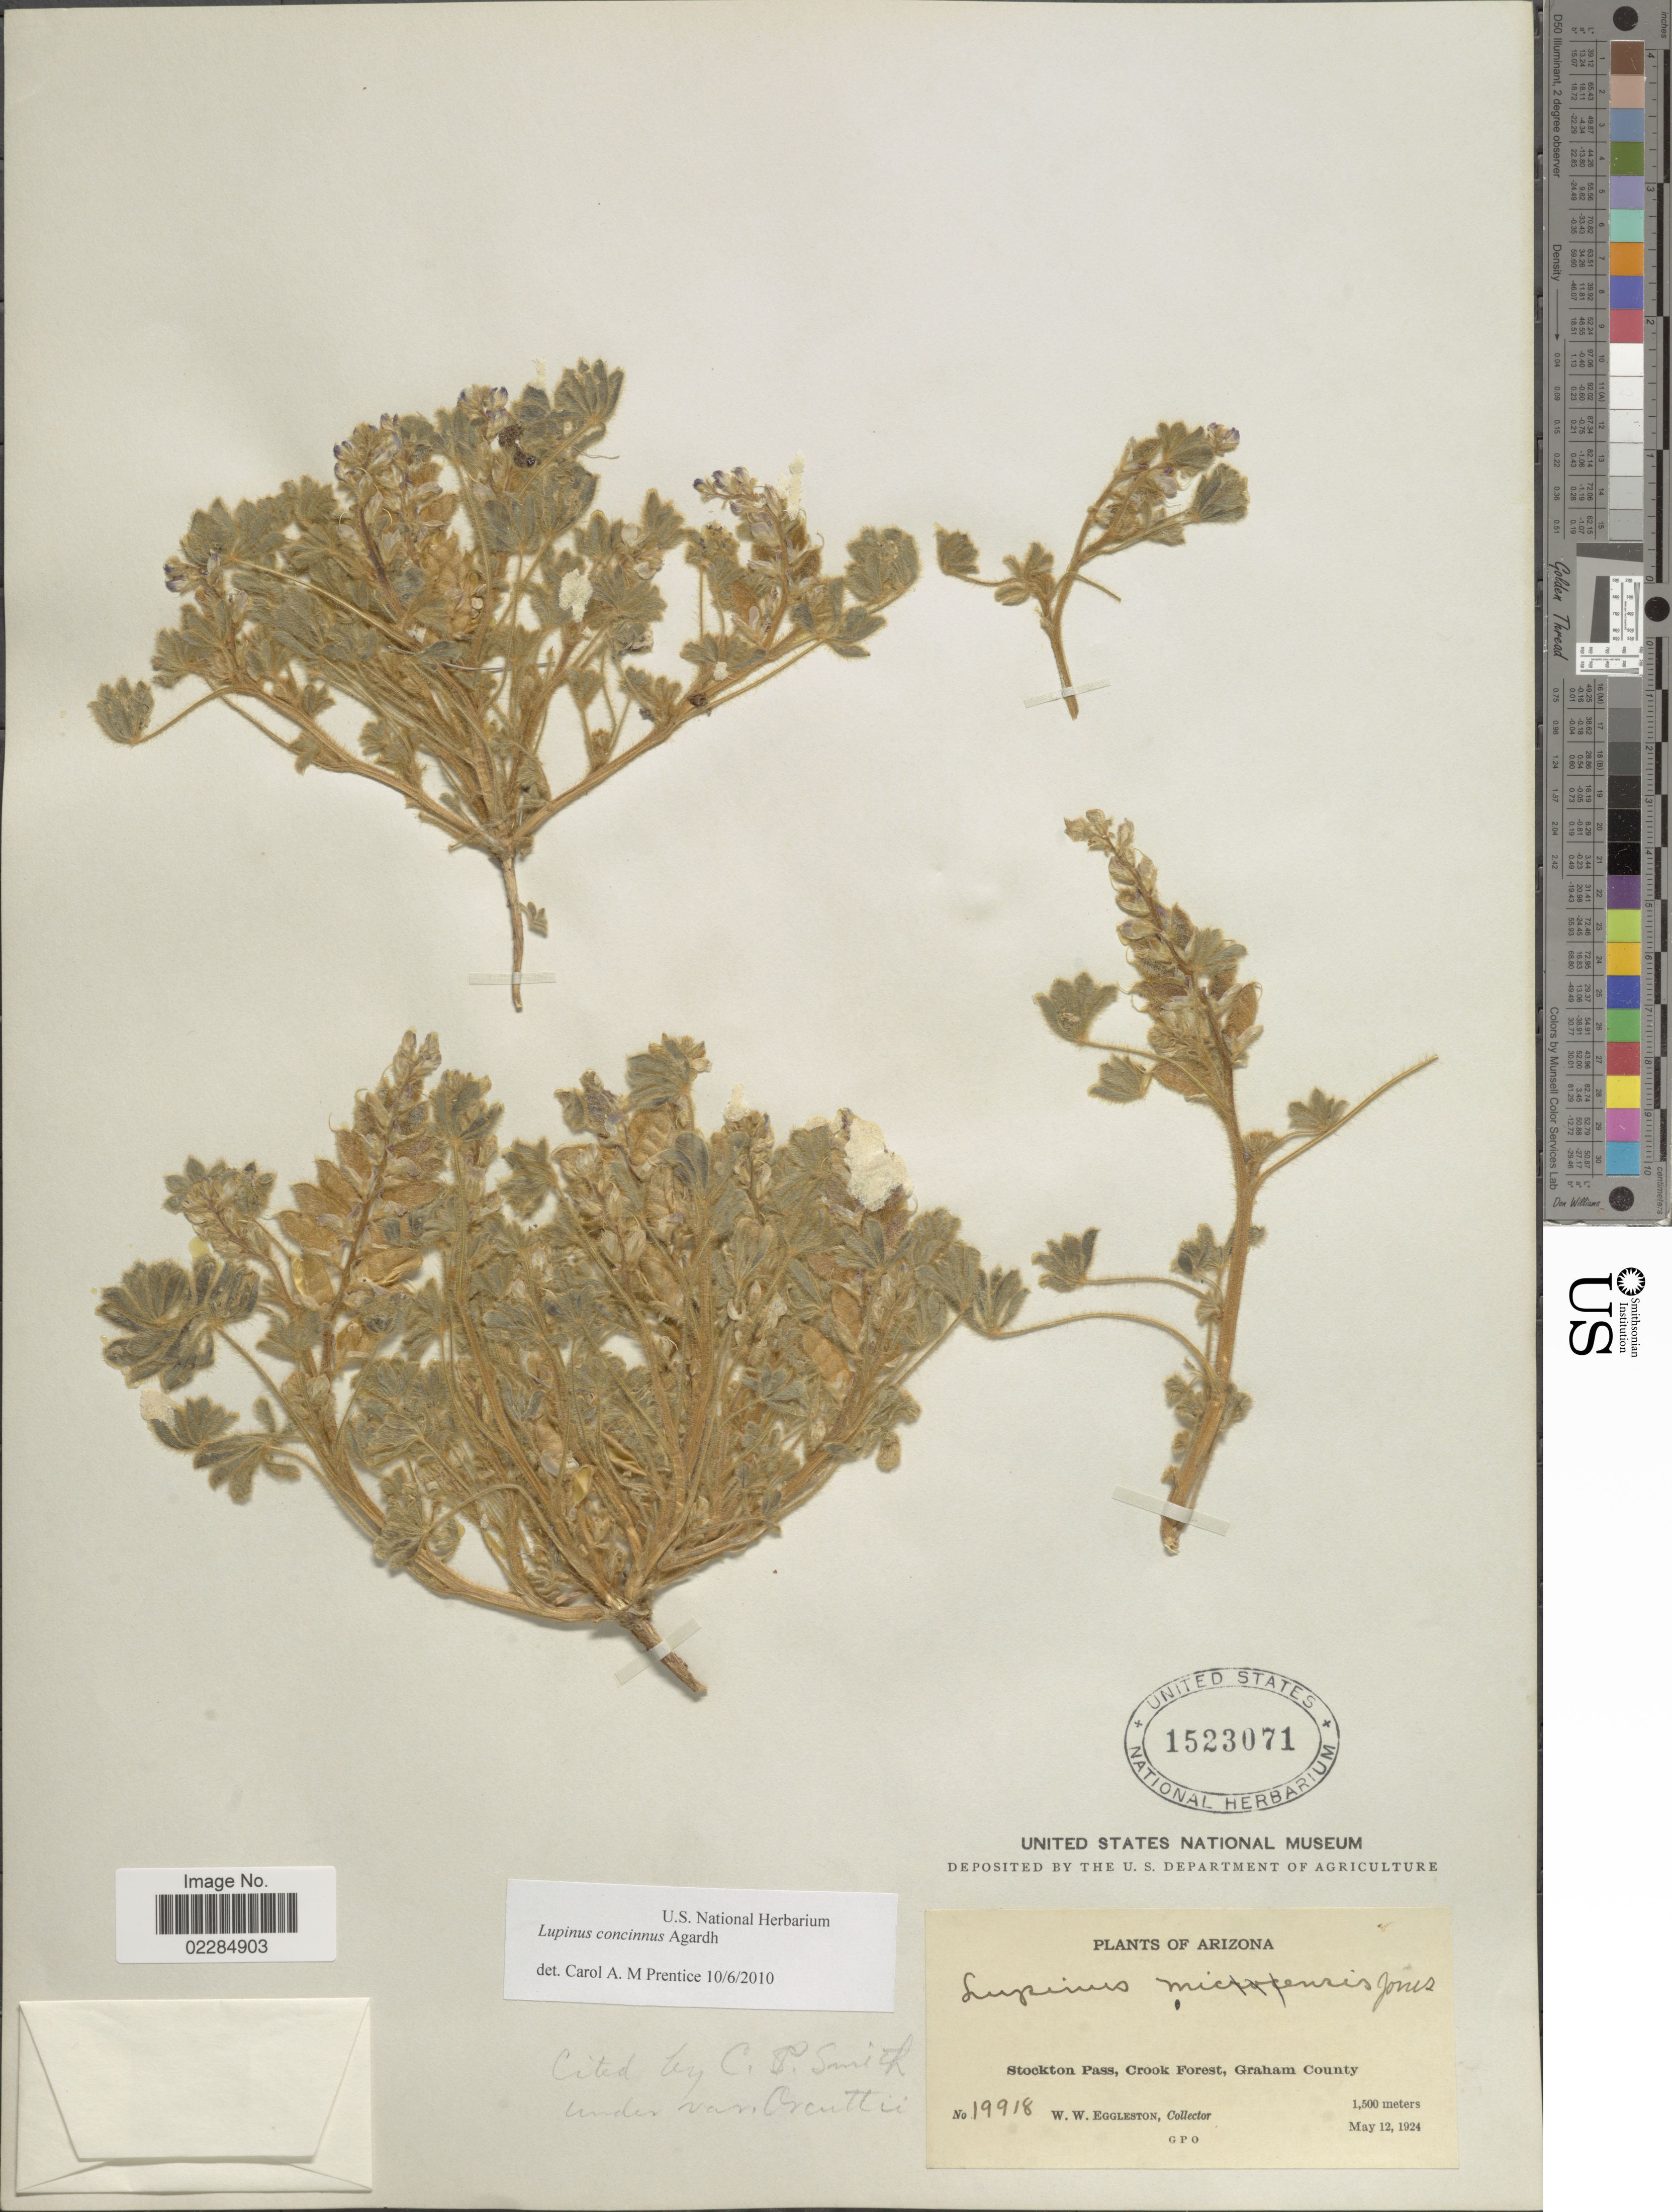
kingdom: Plantae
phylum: Tracheophyta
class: Magnoliopsida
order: Fabales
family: Fabaceae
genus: Lupinus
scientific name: Lupinus concinnus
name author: J. Agardh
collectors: W. W. Eggleston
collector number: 19918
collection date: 1924-05-12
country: United States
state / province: Arizona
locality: Stockton Pass, Crook Forest, Graham County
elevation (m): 1500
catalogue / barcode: US 1523071